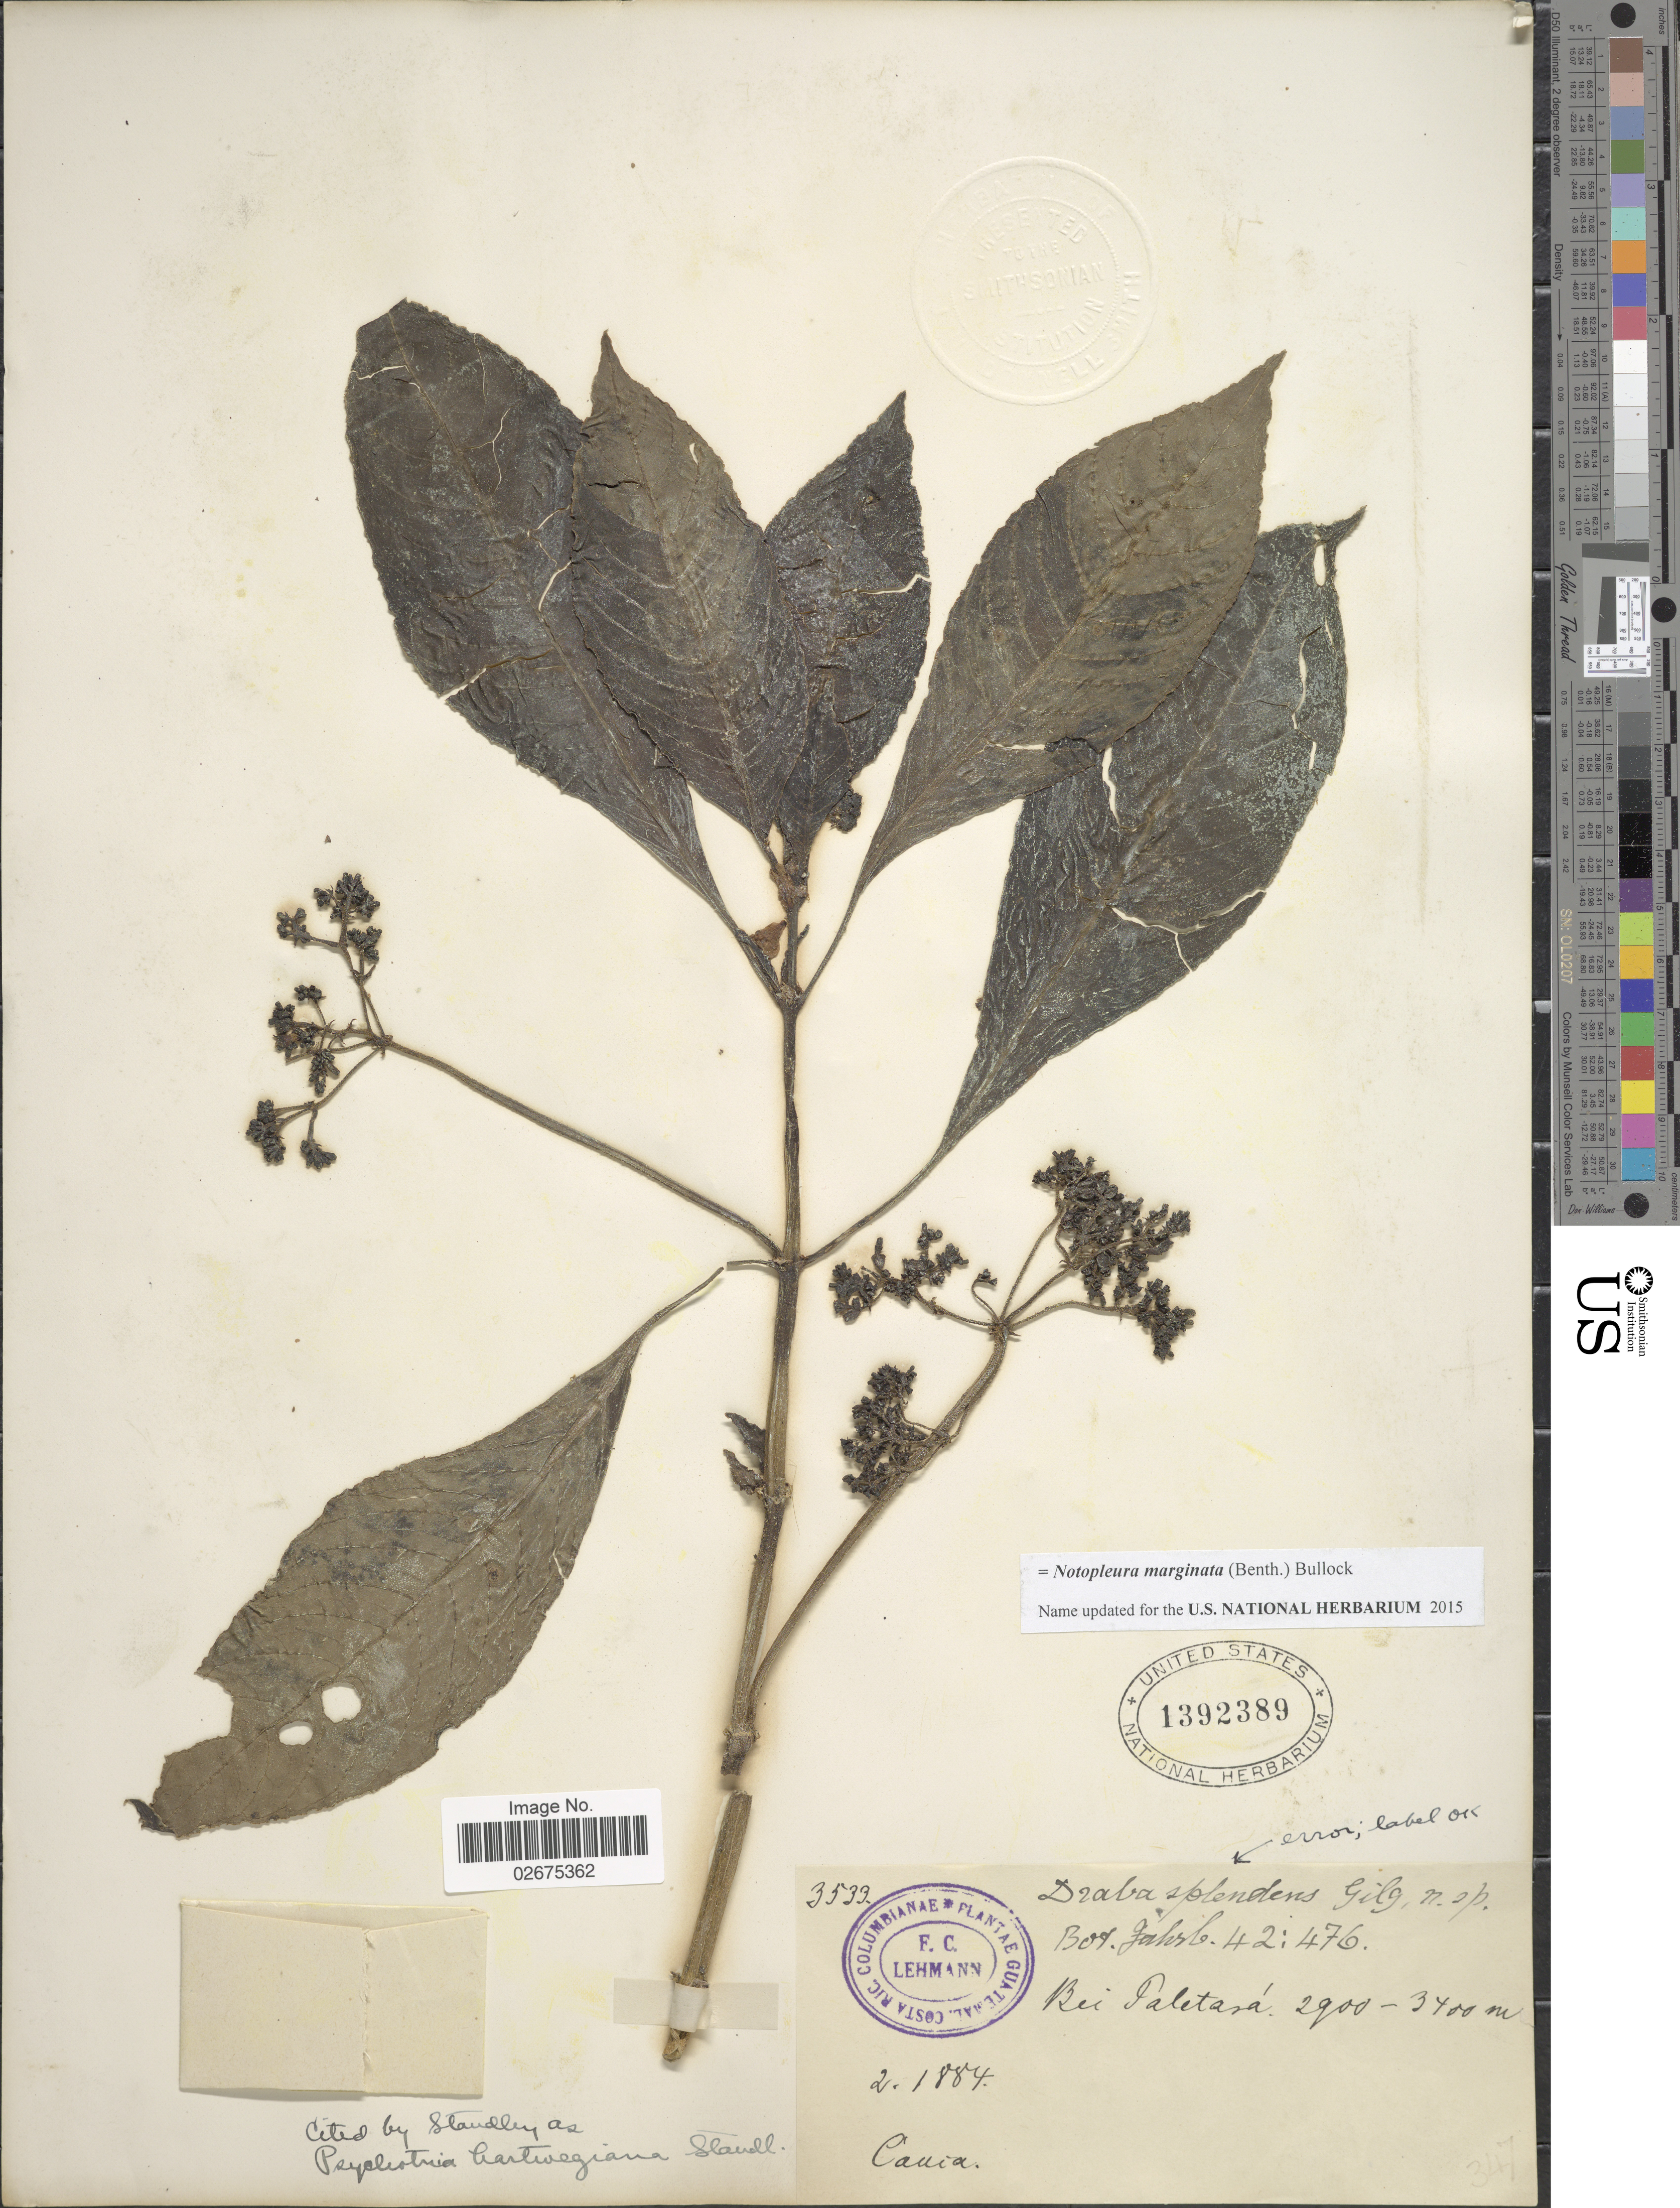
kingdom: Plantae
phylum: Tracheophyta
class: Magnoliopsida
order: Gentianales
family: Rubiaceae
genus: Notopleura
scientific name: Notopleura marginata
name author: (Benth.) Bullock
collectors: F. C. Lehmann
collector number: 3533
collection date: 1884-02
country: Colombia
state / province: Cauca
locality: Bei Paletará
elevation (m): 2900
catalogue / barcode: US 1392389